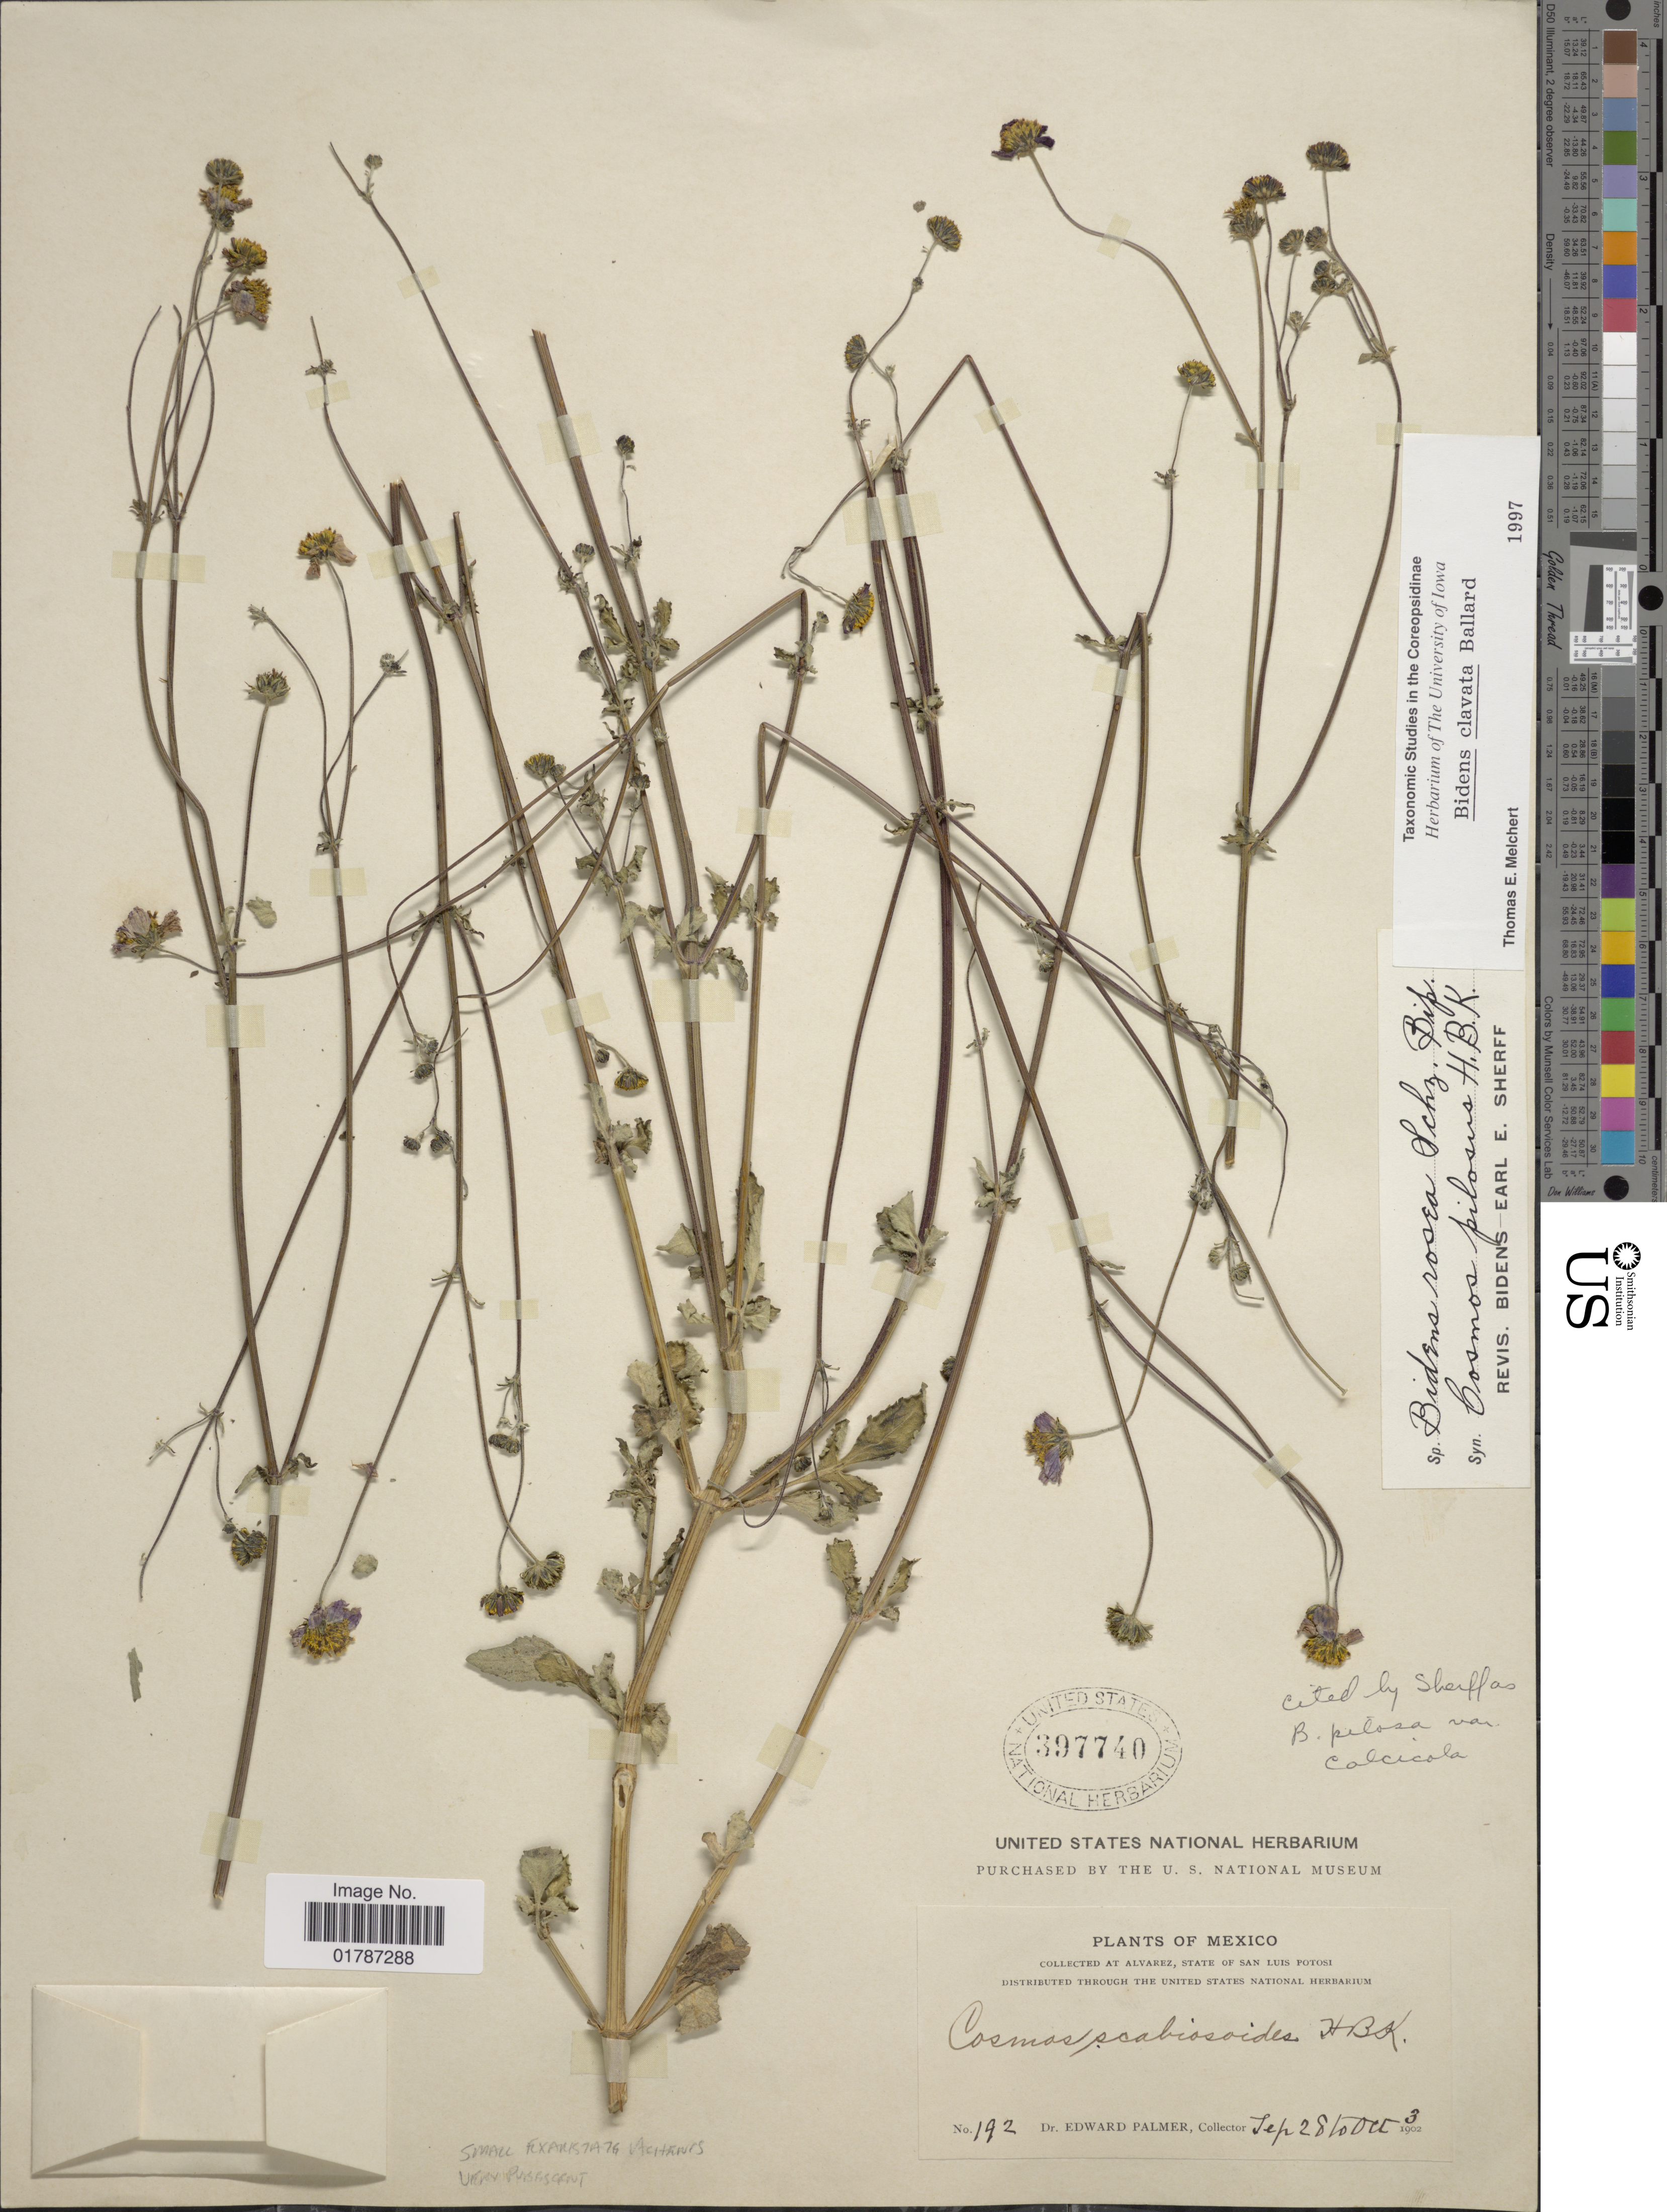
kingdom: Plantae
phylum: Tracheophyta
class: Magnoliopsida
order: Asterales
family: Asteraceae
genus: Bidens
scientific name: Bidens clavata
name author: R.E. Ballard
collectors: E. Palmer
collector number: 192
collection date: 1902-09-28/1902-10-03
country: Mexico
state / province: San Luis Potosí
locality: At Alvarez, State of San Luis Potosi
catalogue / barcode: US 397740